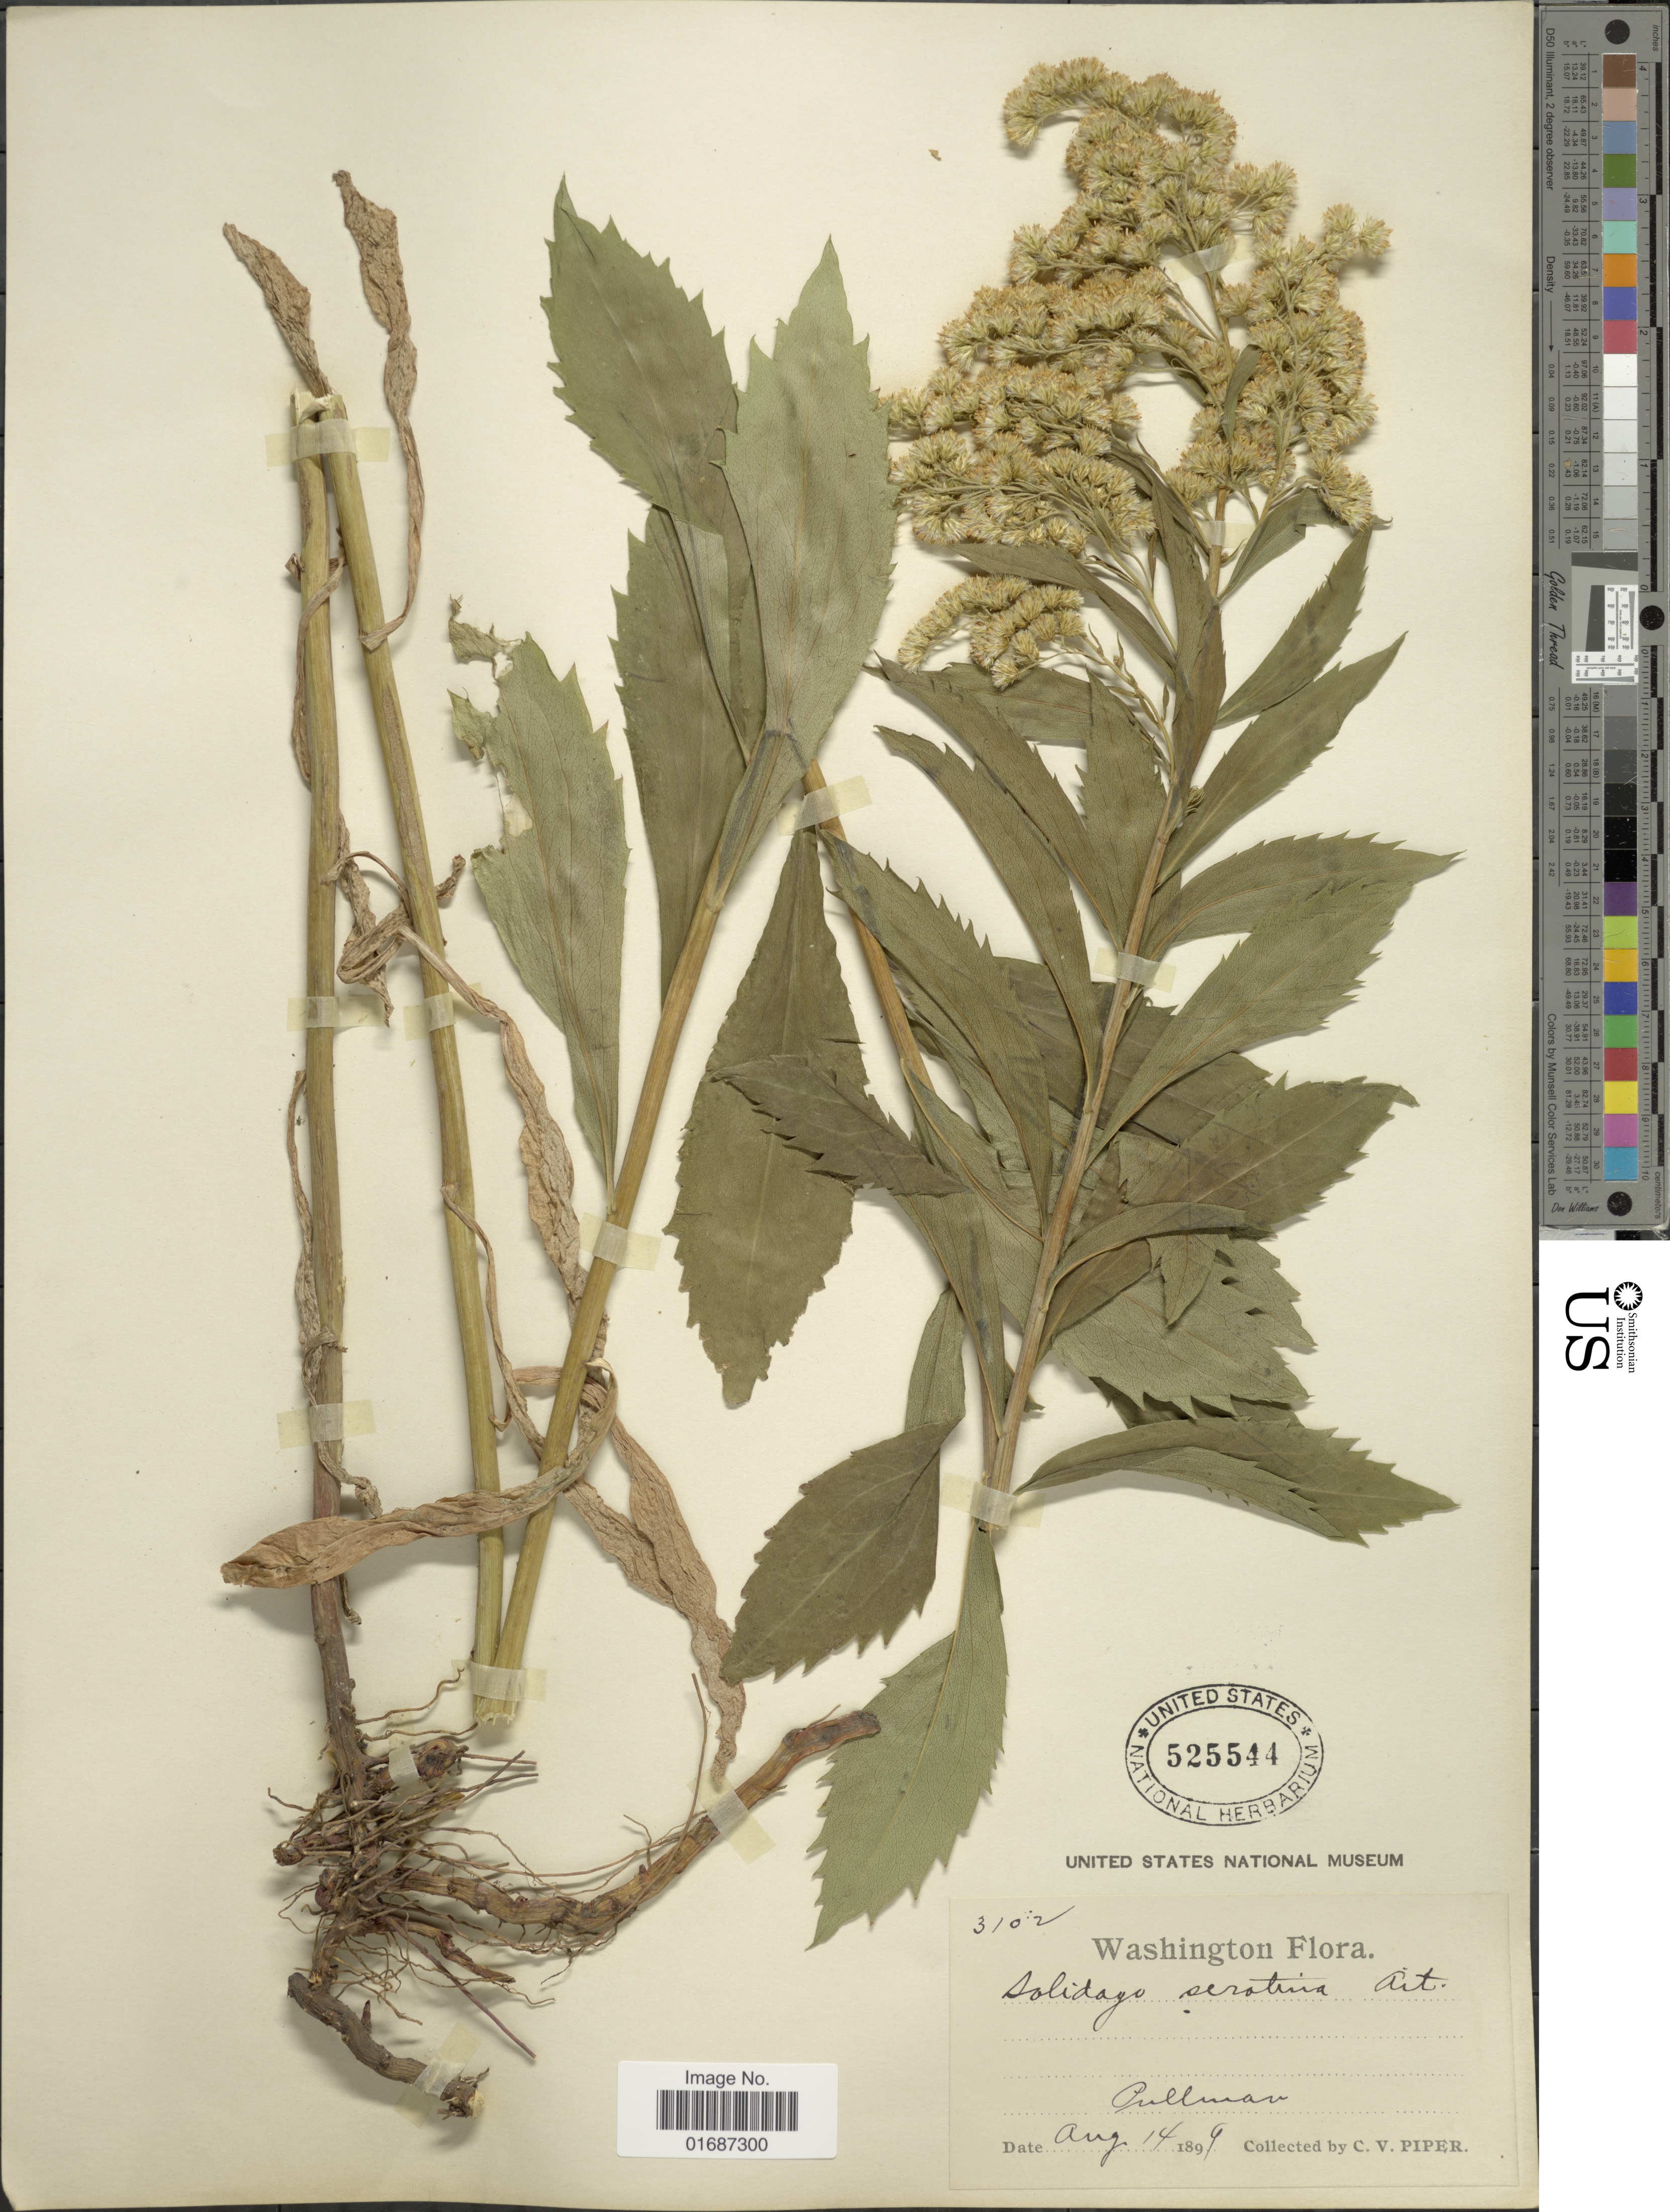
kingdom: Plantae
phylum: Tracheophyta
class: Magnoliopsida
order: Asterales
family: Asteraceae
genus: Solidago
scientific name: Solidago gigantea var. leiophylla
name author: Fernald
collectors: C. V. Piper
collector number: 3102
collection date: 1899-08-14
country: United States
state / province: Washington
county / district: Whitman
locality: Pullman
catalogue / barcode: US 525544